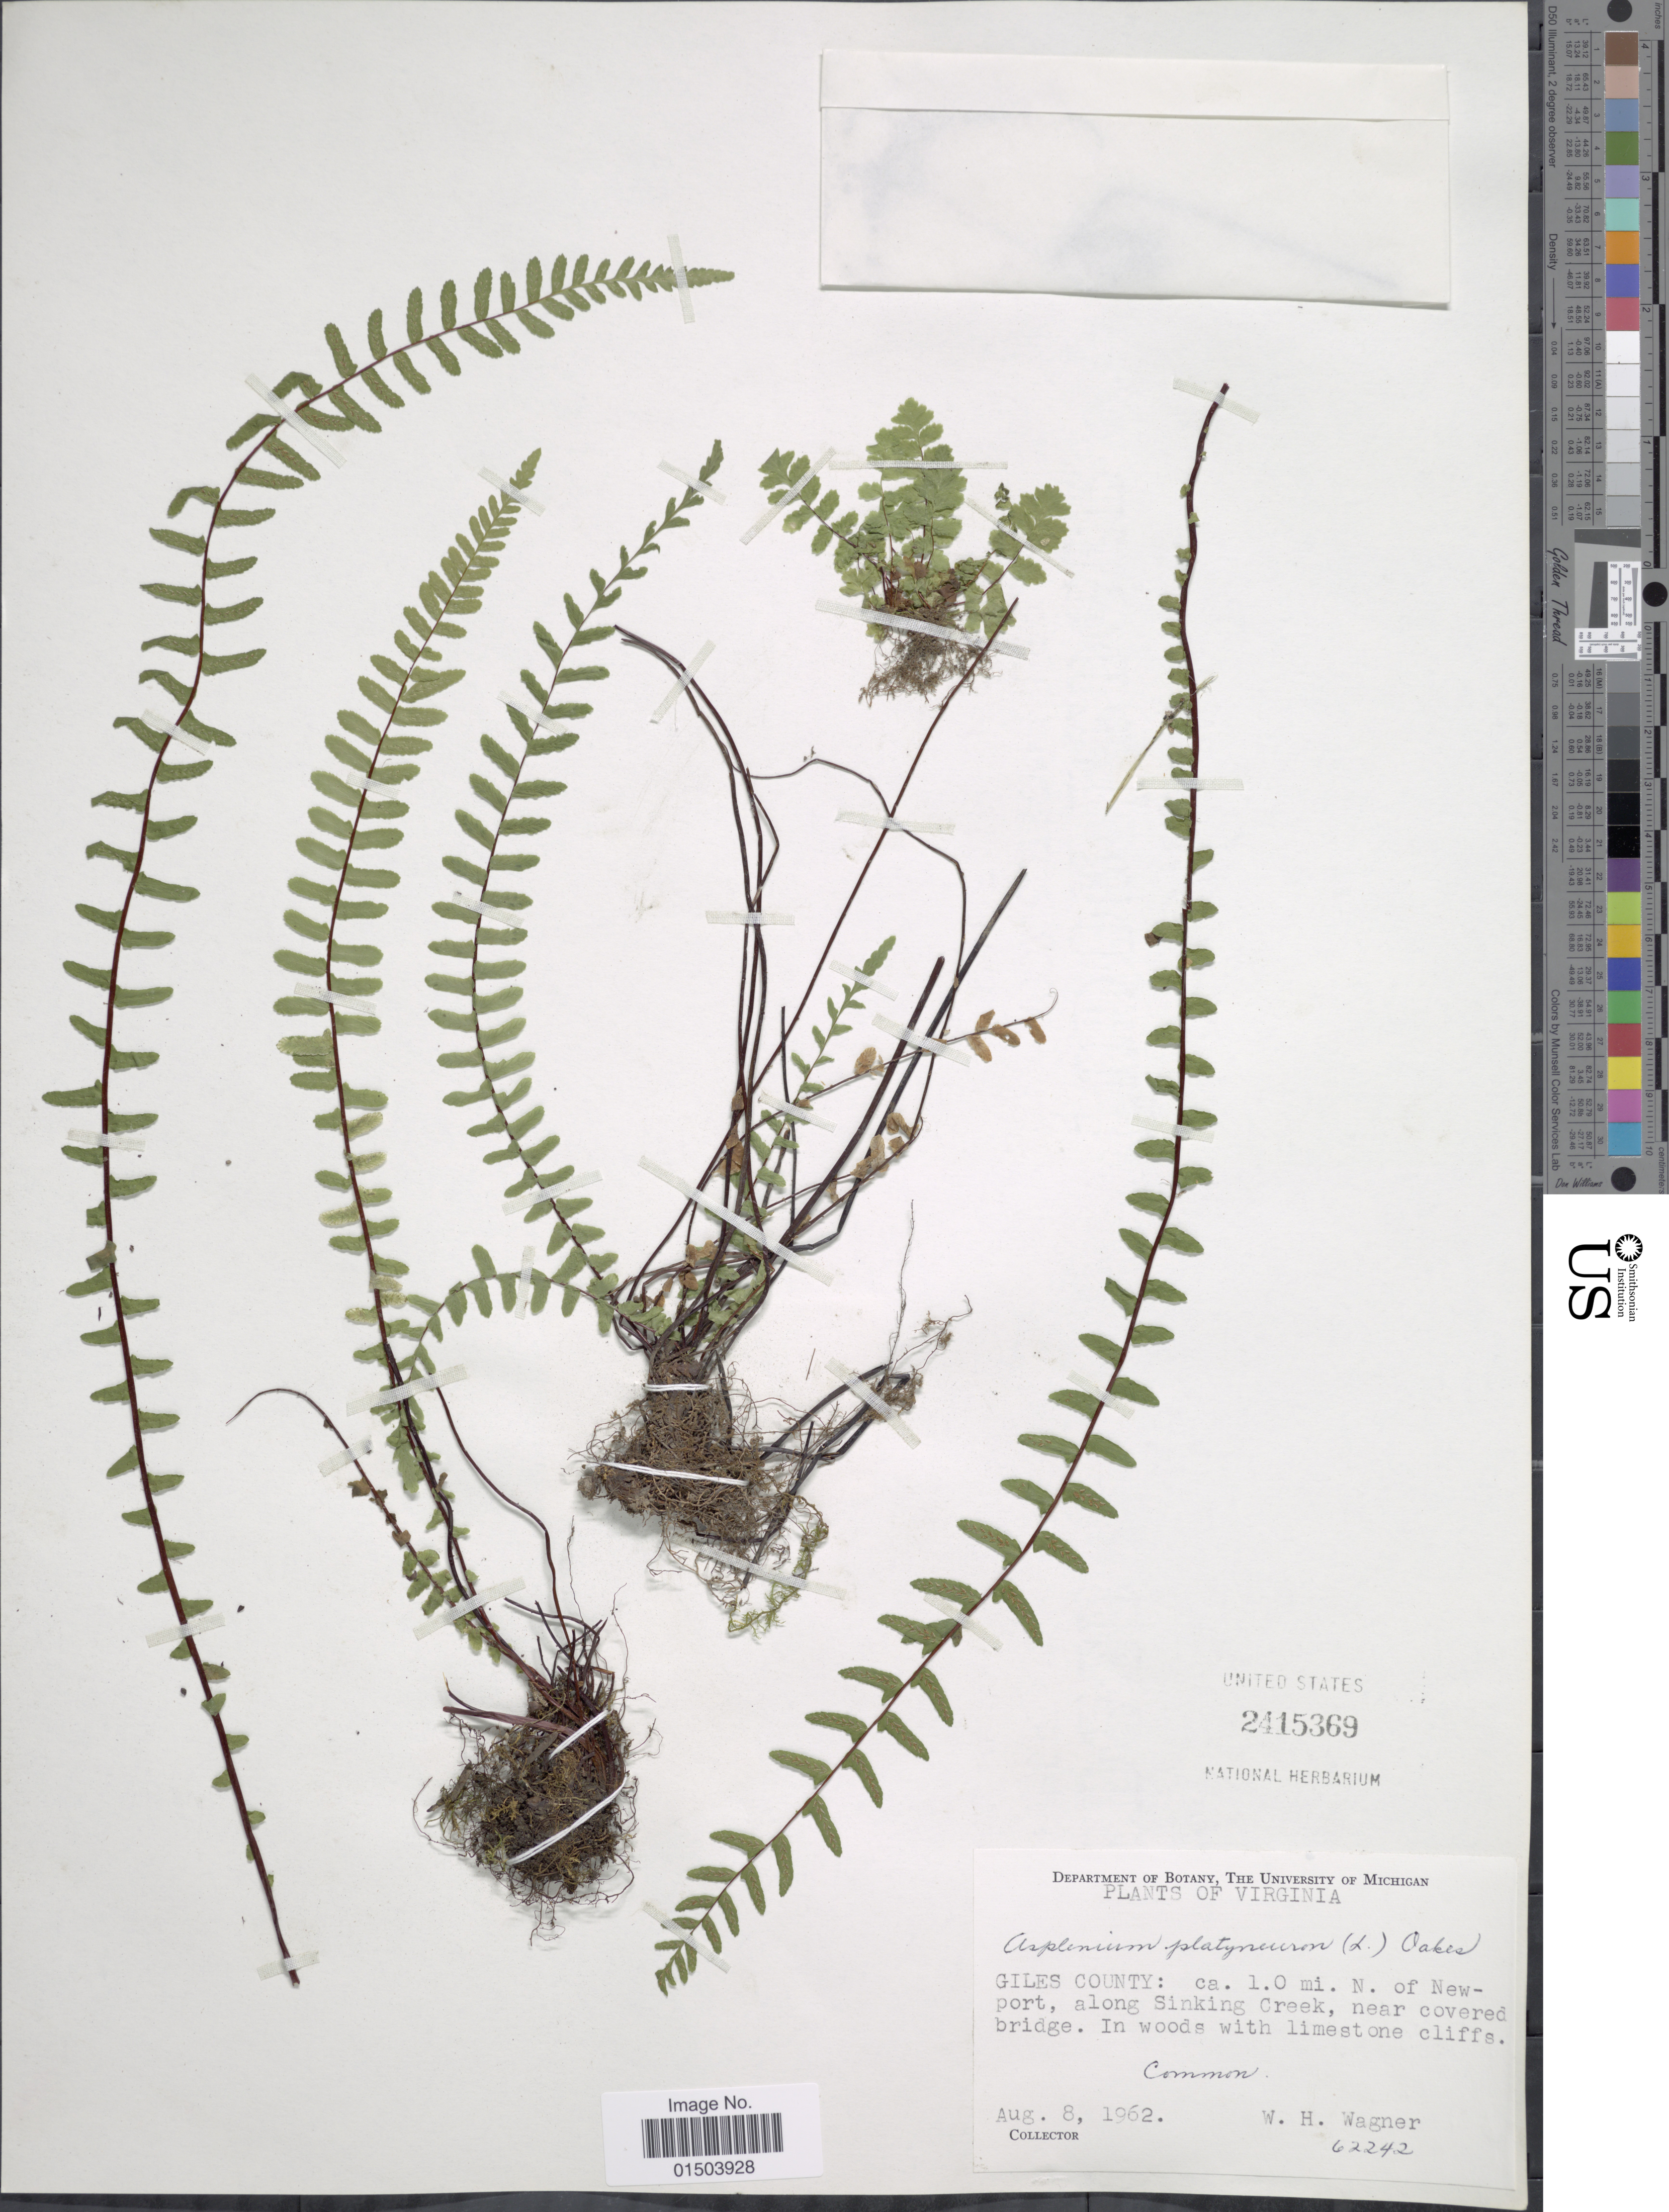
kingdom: Plantae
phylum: Tracheophyta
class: Polypodiopsida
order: Polypodiales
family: Aspleniaceae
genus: Asplenium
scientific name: Asplenium platyneuron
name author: (L.) Britton, Stearns & Poggenb.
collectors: W. H. Wagner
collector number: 62242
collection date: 1962-08-08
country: United States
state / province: Virginia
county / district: Giles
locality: ca. 1.0 mi. N. of Newport, along Sinking Creek, near covered bridge.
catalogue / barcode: US 2415369